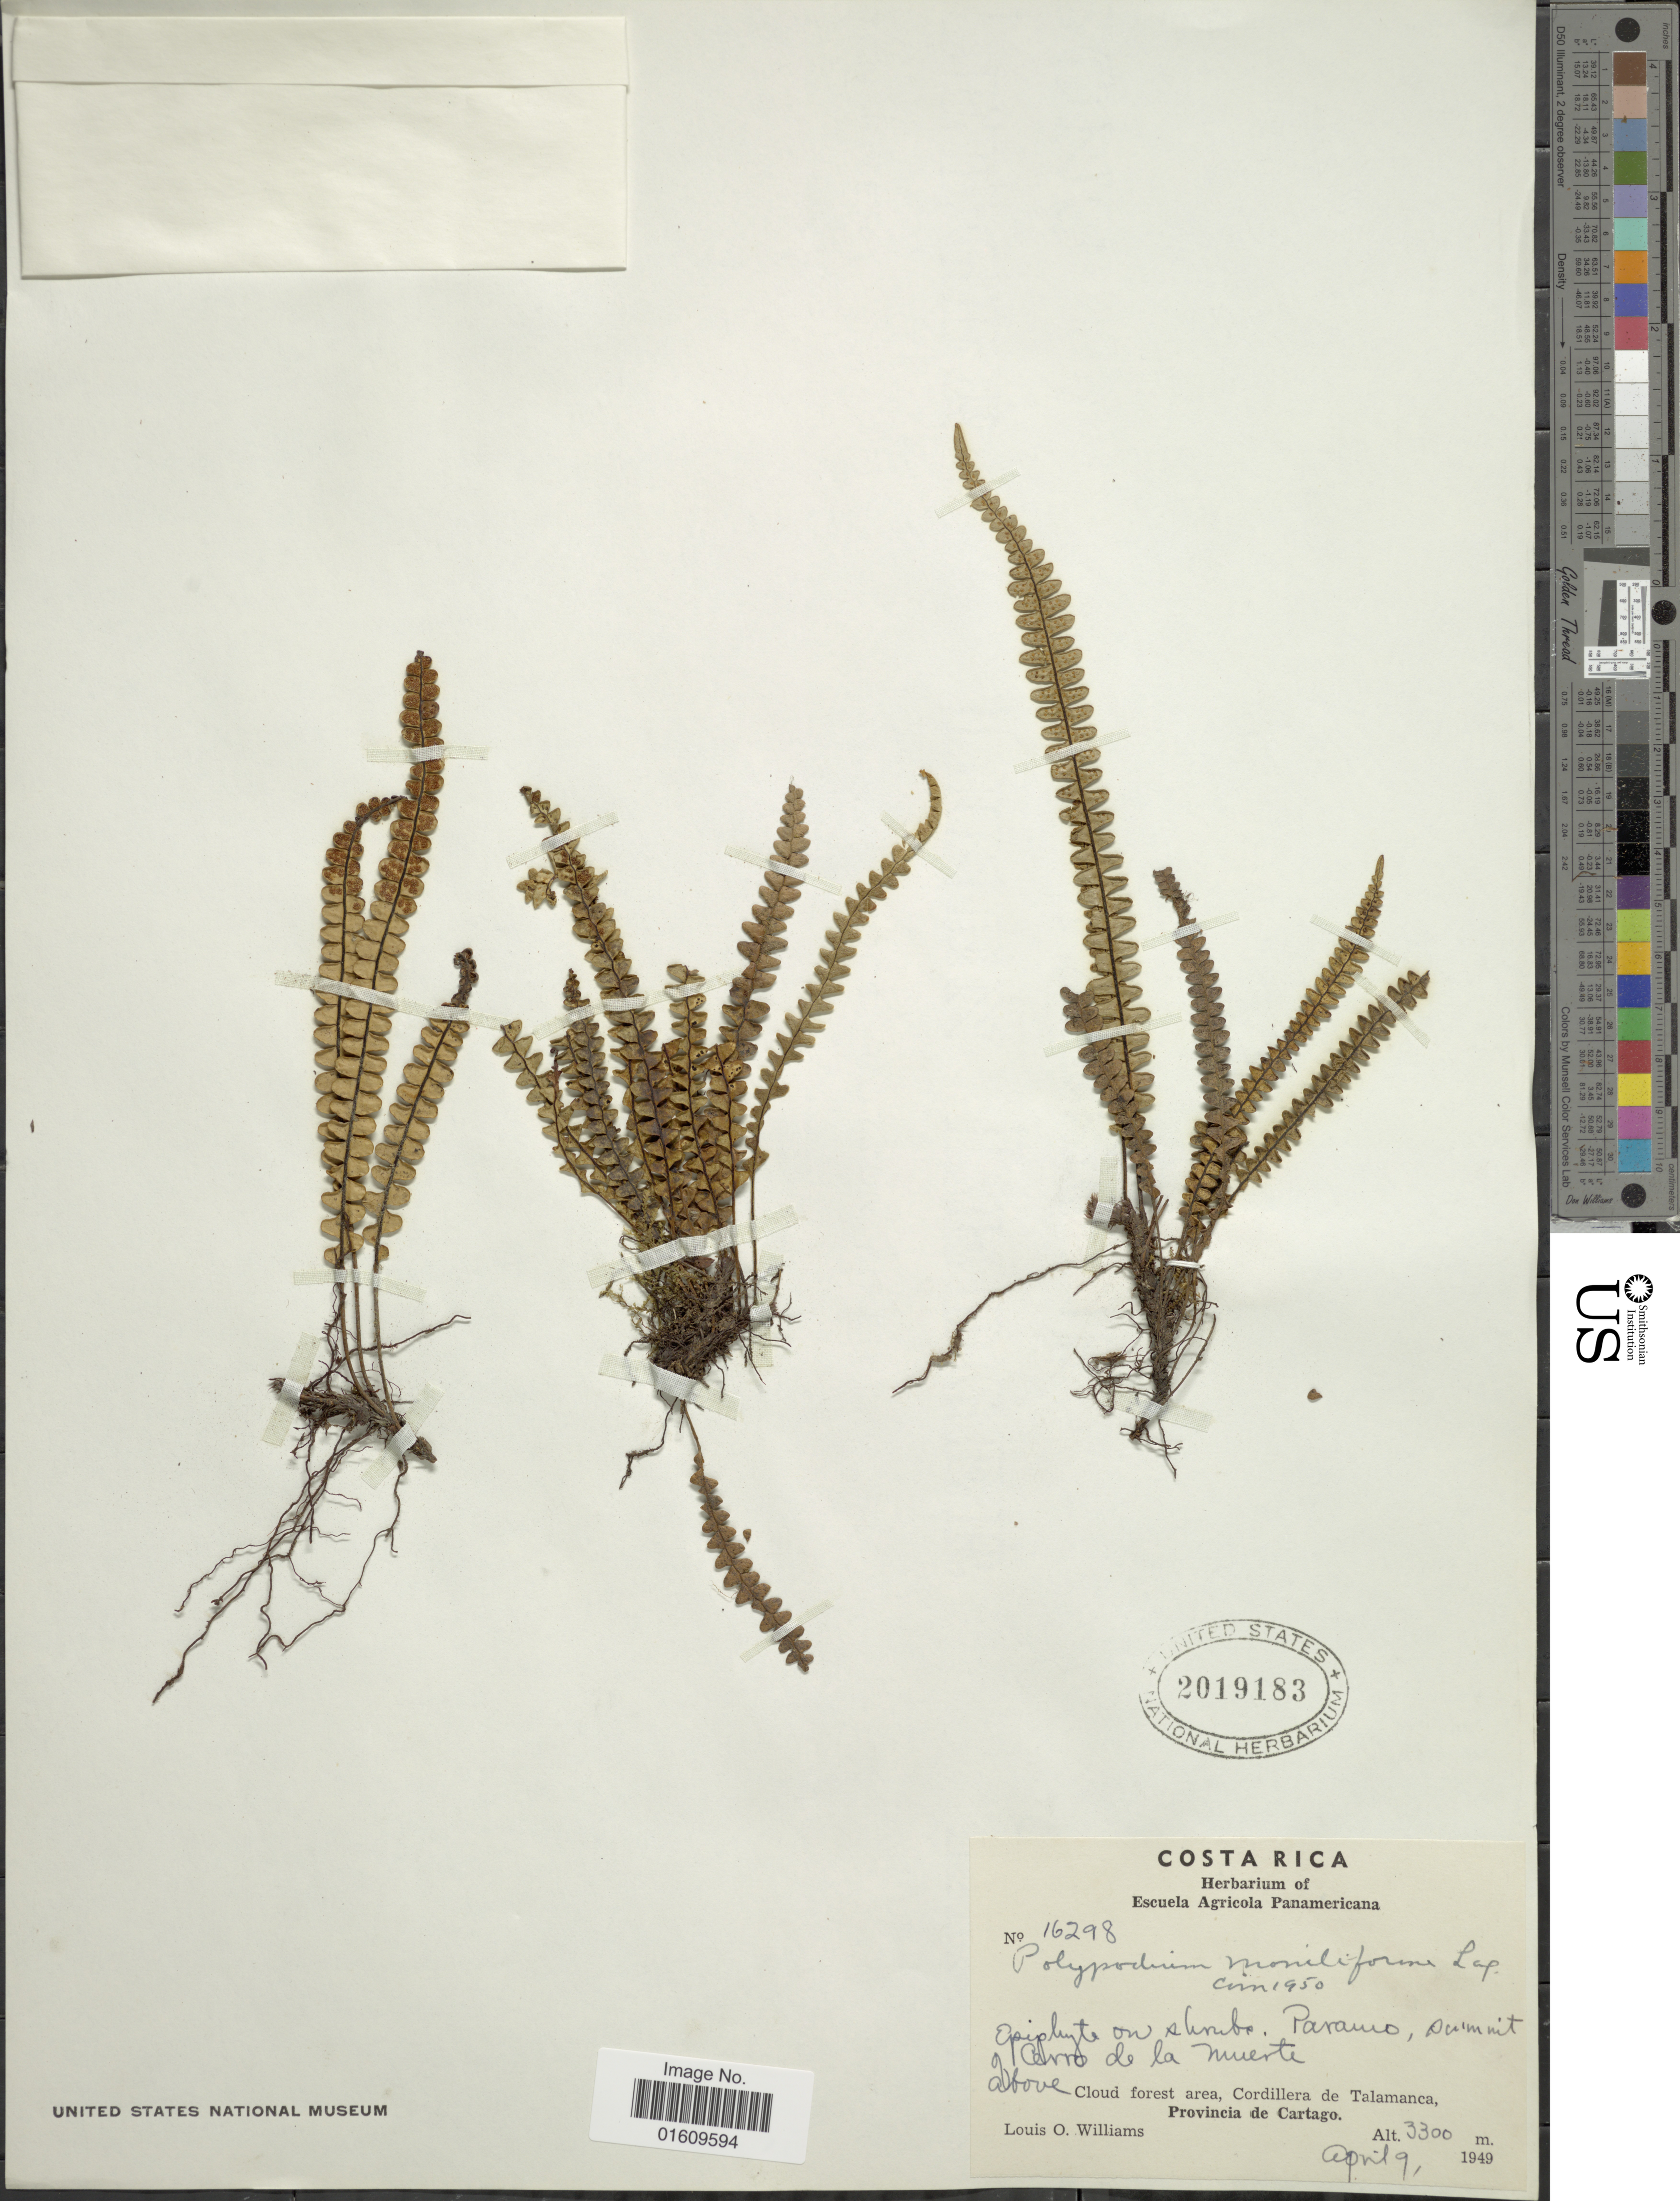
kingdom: Plantae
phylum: Tracheophyta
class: Polypodiopsida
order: Polypodiales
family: Polypodiaceae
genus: Melpomene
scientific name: Melpomene moniliformis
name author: (Lag. ex Sw.) A.R. Sm. & R.C. Moran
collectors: L. O. Williams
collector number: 16298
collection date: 1949-04-09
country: Costa Rica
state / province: Cartago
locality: Paramo, summit of Cerro de La Muerte above, Cloud forest area, Cordillera de Talamanca, Provincia de Cartago.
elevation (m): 3300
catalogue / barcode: US 2019183